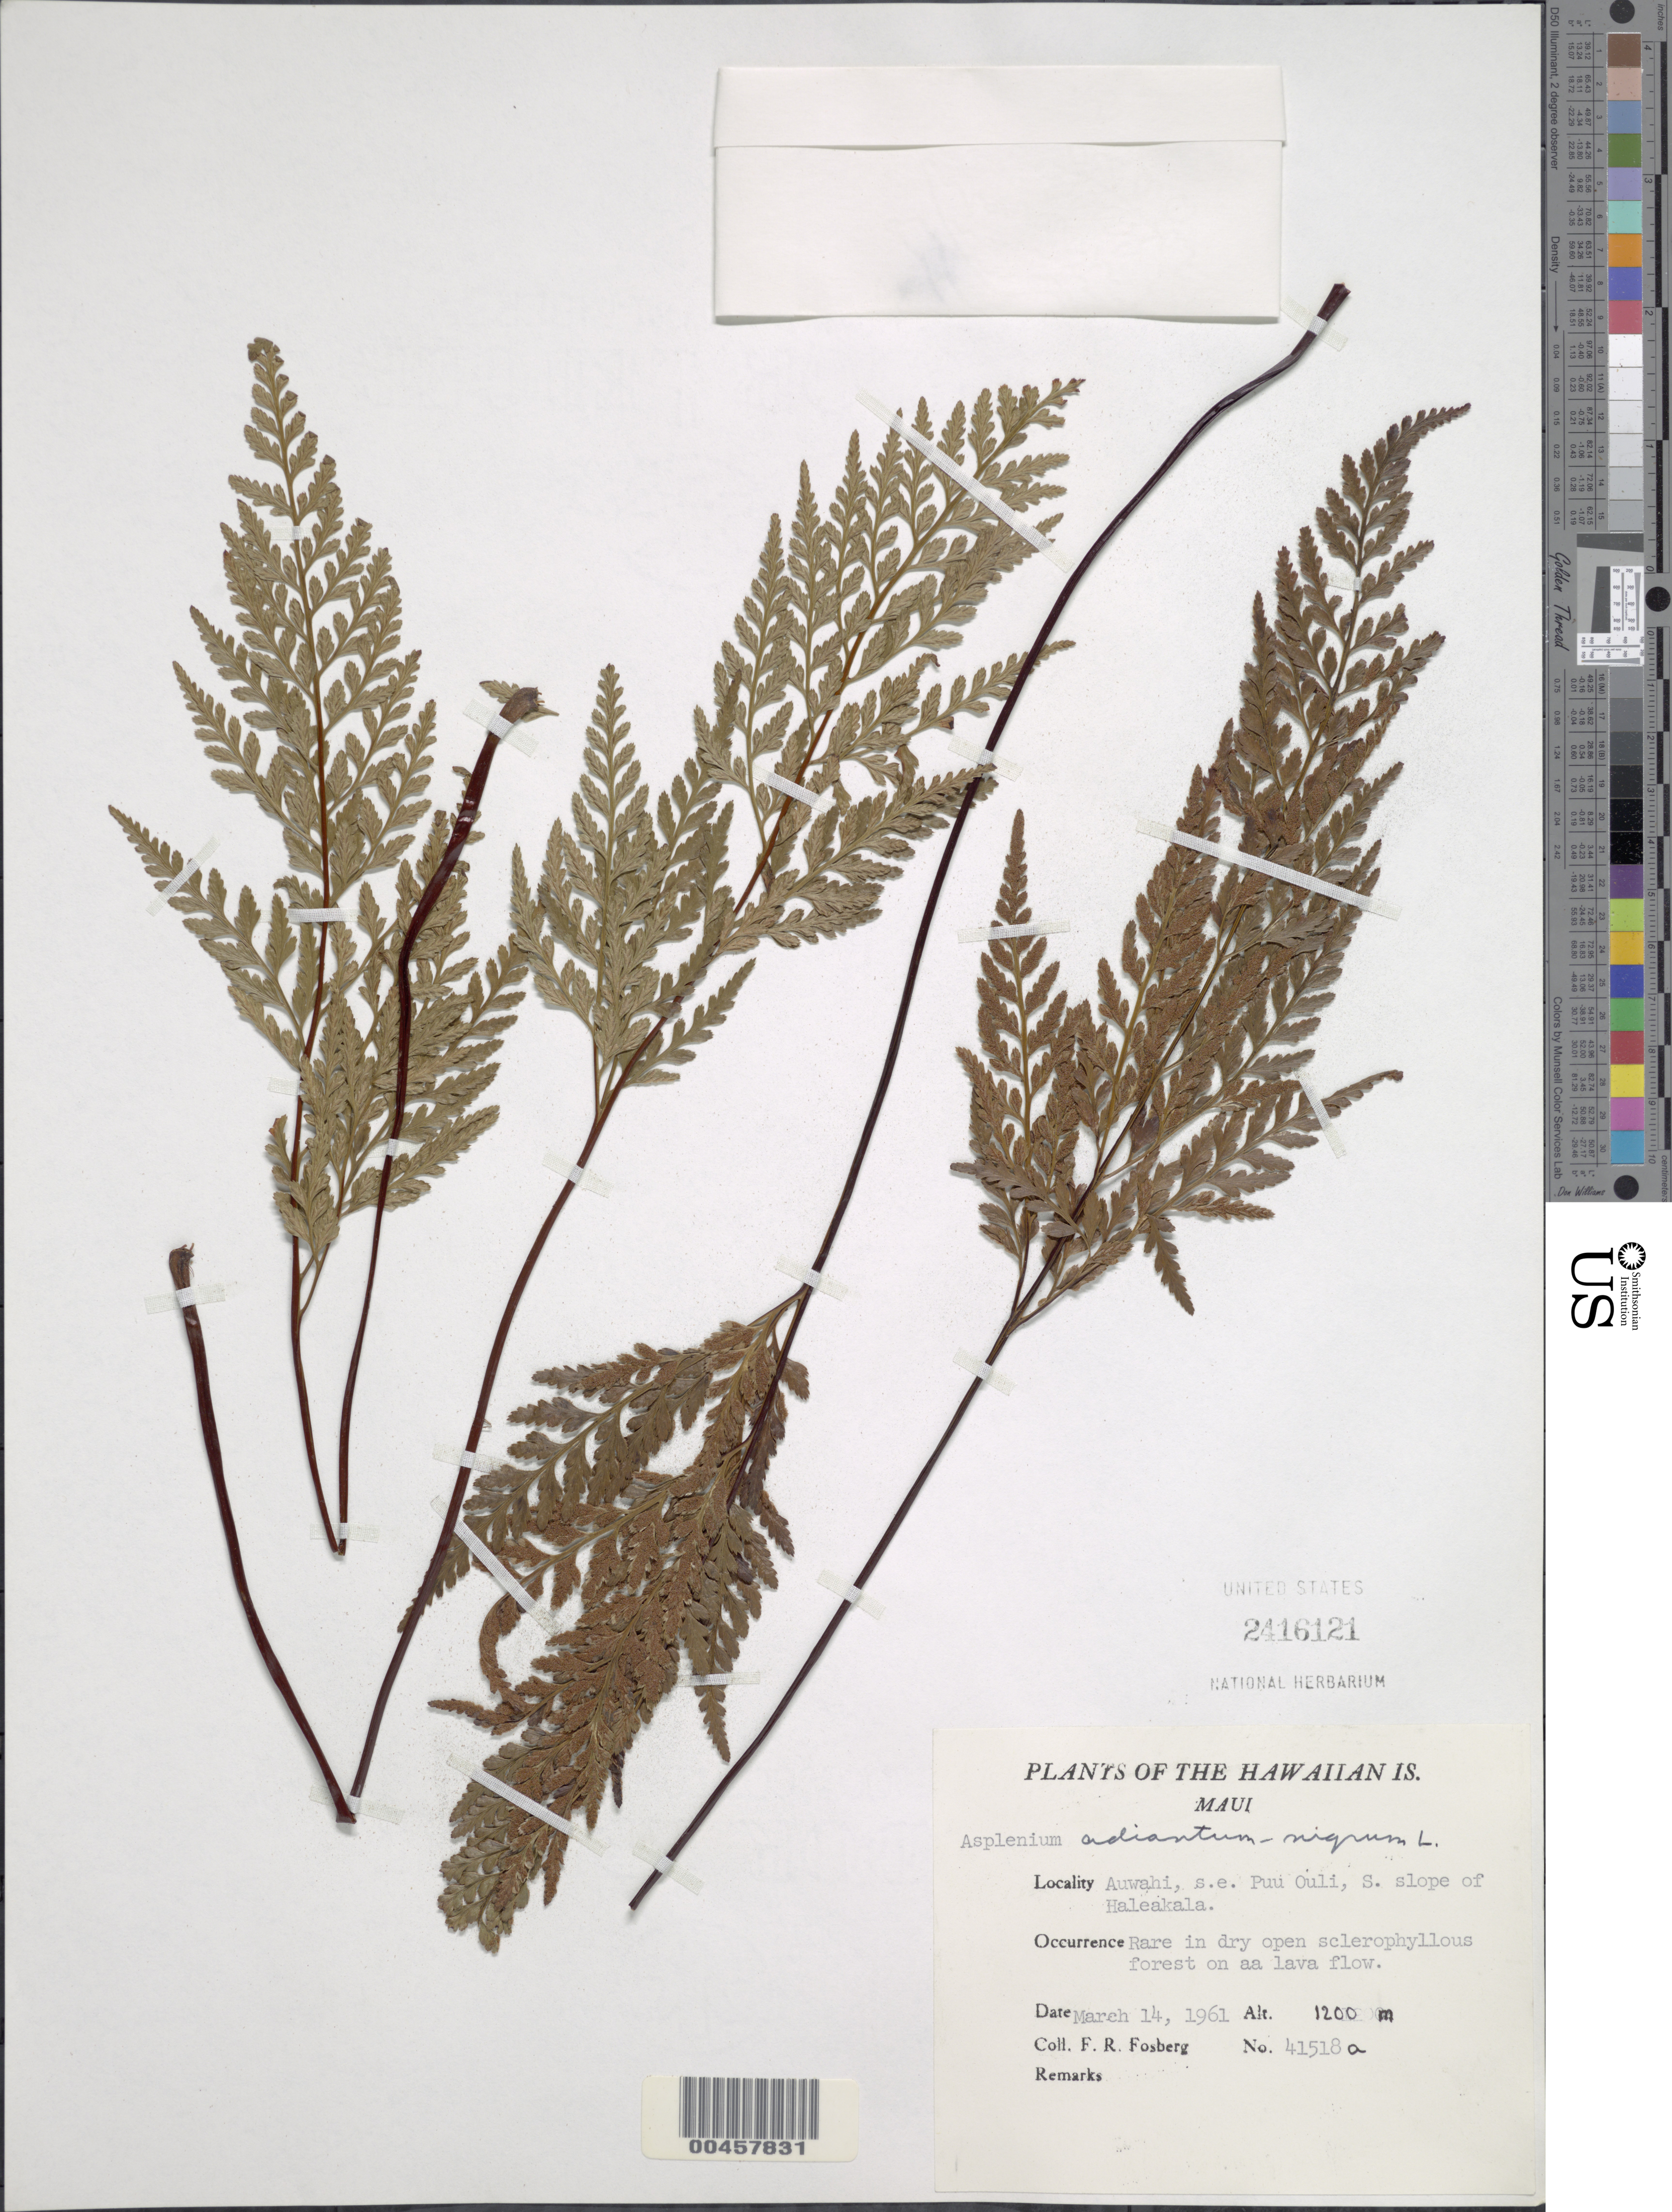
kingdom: Plantae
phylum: Tracheophyta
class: Polypodiopsida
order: Polypodiales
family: Aspleniaceae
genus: Asplenium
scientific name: Asplenium adiantum-nigrum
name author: L.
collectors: F. R. Fosberg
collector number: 41518a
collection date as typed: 14 Mar 1961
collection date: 1961-03-14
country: United States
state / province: Hawaii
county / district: Maui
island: Maui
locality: Auwahi, SE Puu Ouli, S slope of Haleakala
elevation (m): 1200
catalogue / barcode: US 2416121